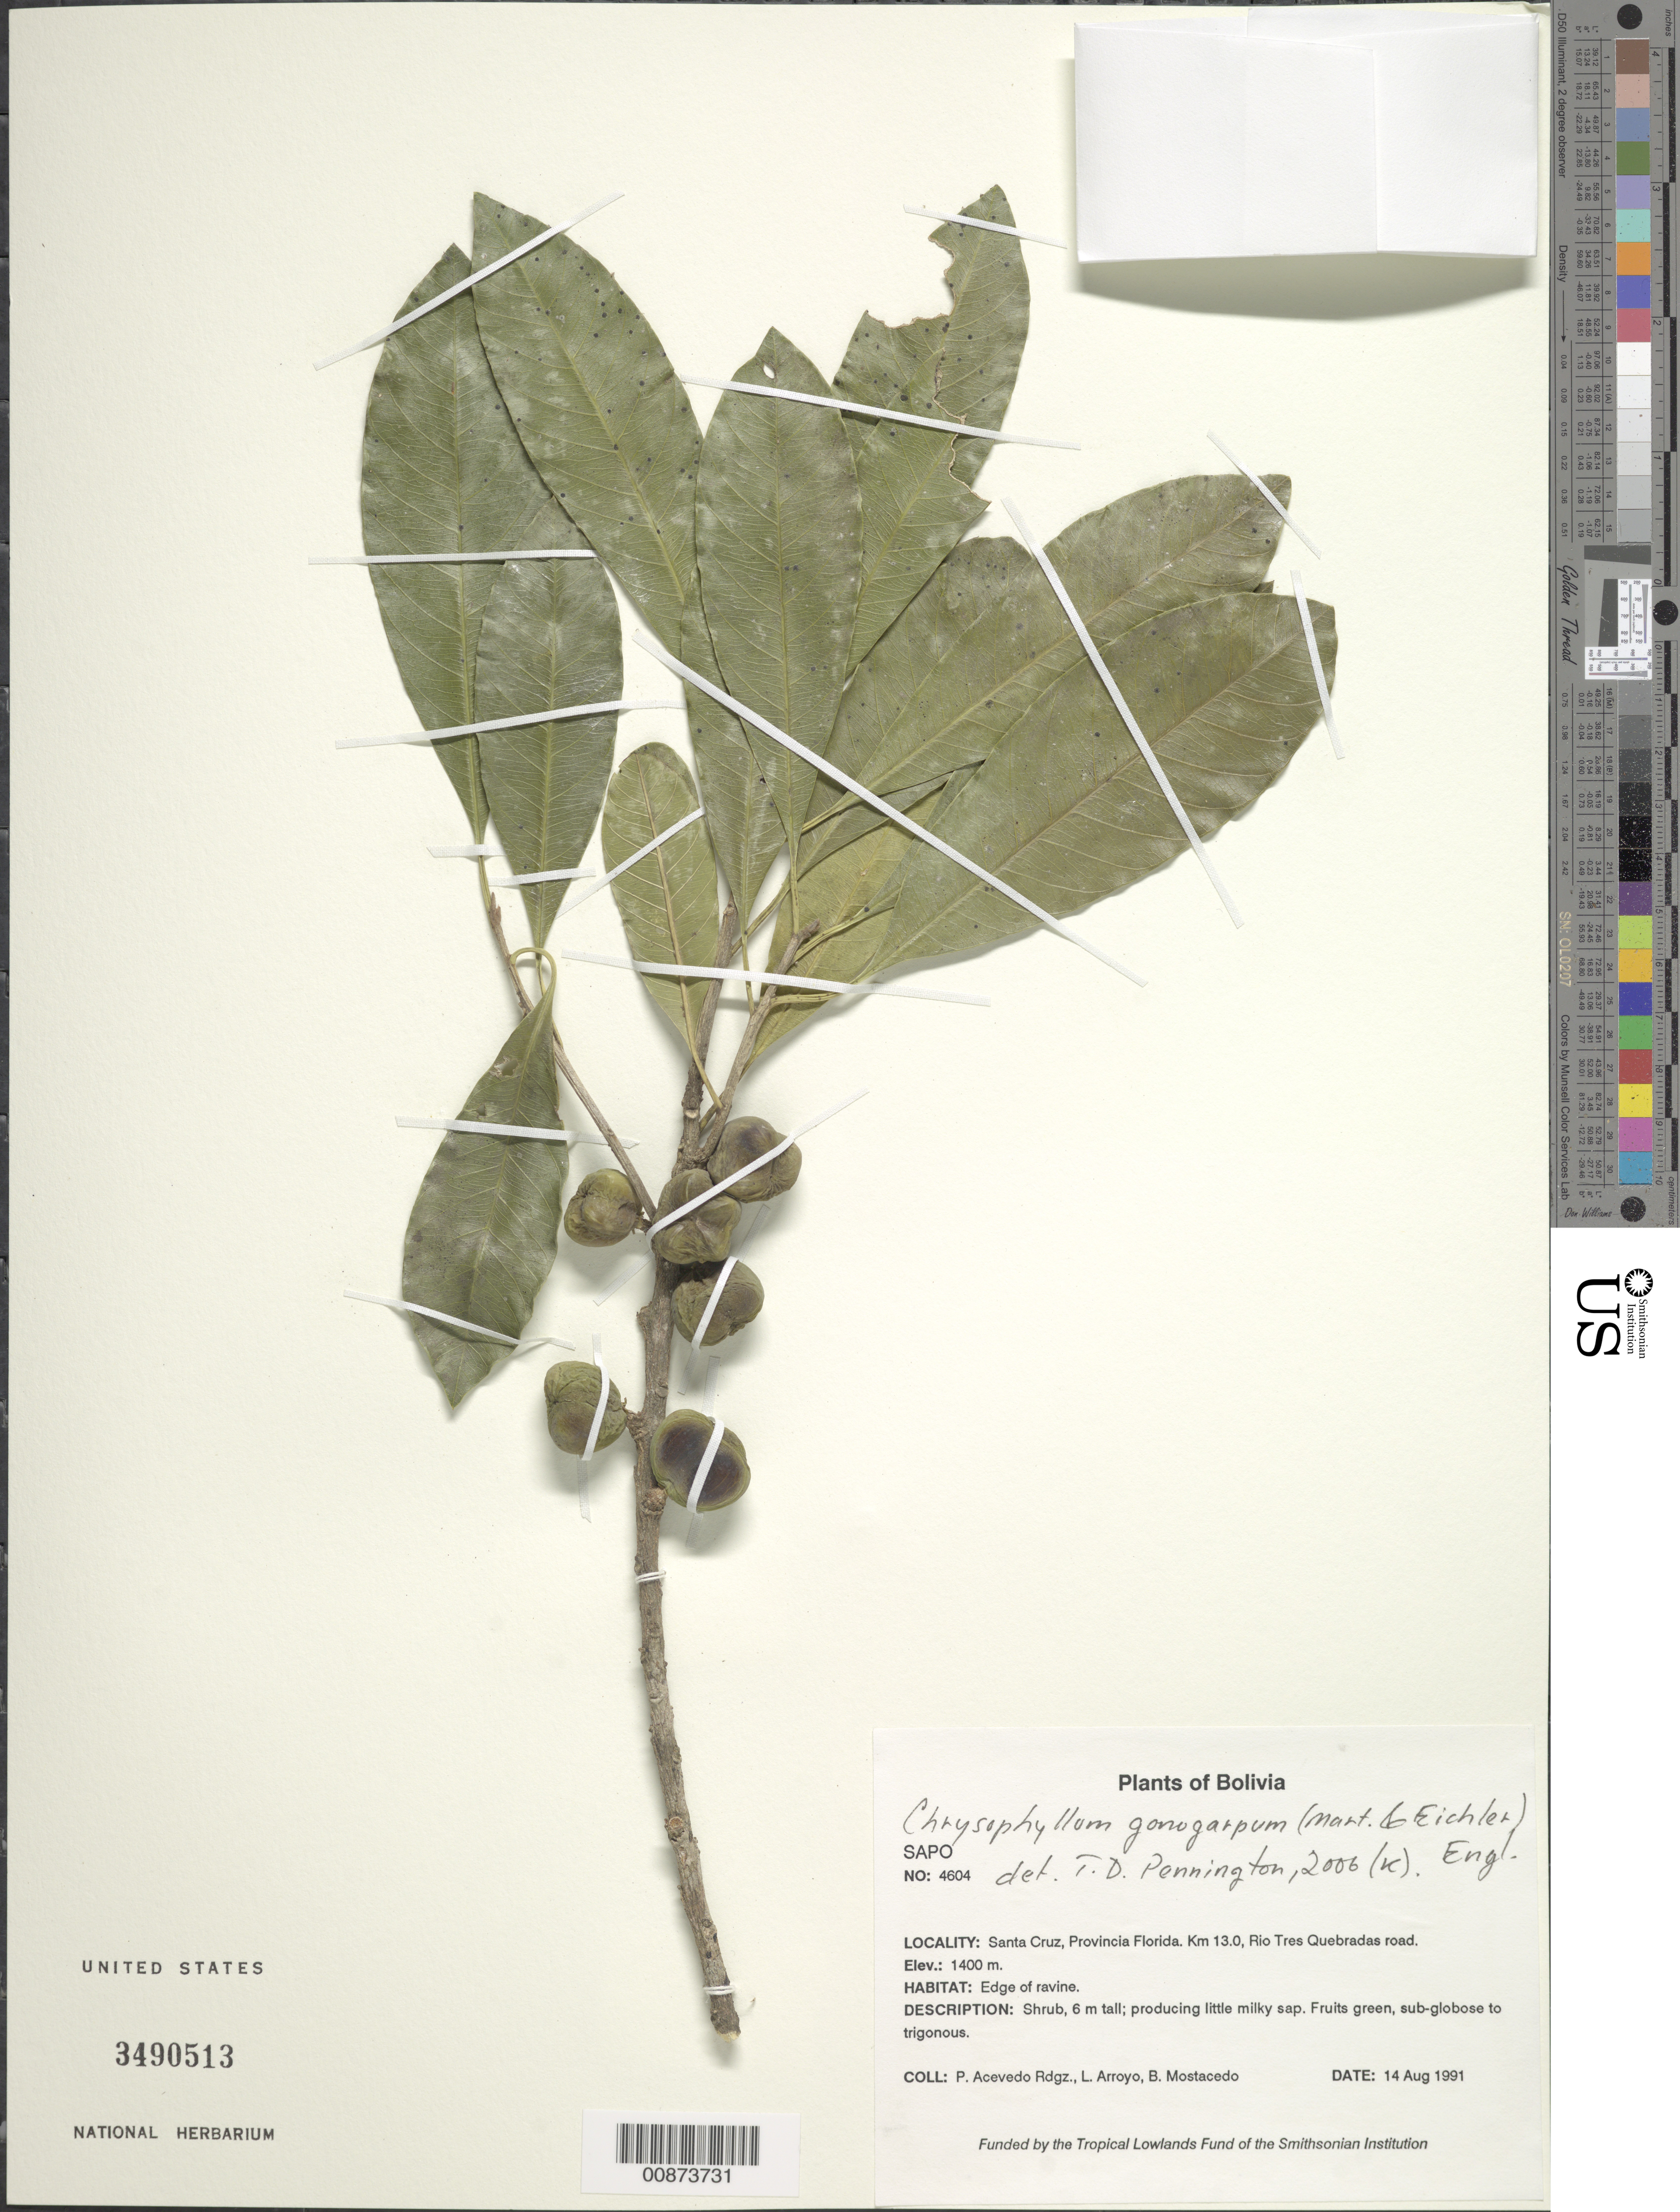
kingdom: Plantae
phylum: Tracheophyta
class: Magnoliopsida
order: Ericales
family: Sapotaceae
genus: Chrysophyllum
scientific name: Chrysophyllum gonocarpum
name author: (Mart. & Eichler) Engl.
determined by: Pennington, T. D., (K)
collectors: P. Acevedo-Rodr., L. Arroyo & B. Mostacedo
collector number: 4604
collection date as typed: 14 Aug 1991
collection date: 1991-08-14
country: Bolivia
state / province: Santa Cruz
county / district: Florida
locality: Depart. Santa Cruz, Provincia Florida. Km 13.0, Río Tres Quebradas road.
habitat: Edge of ravine.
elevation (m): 1400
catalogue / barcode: US 3490513